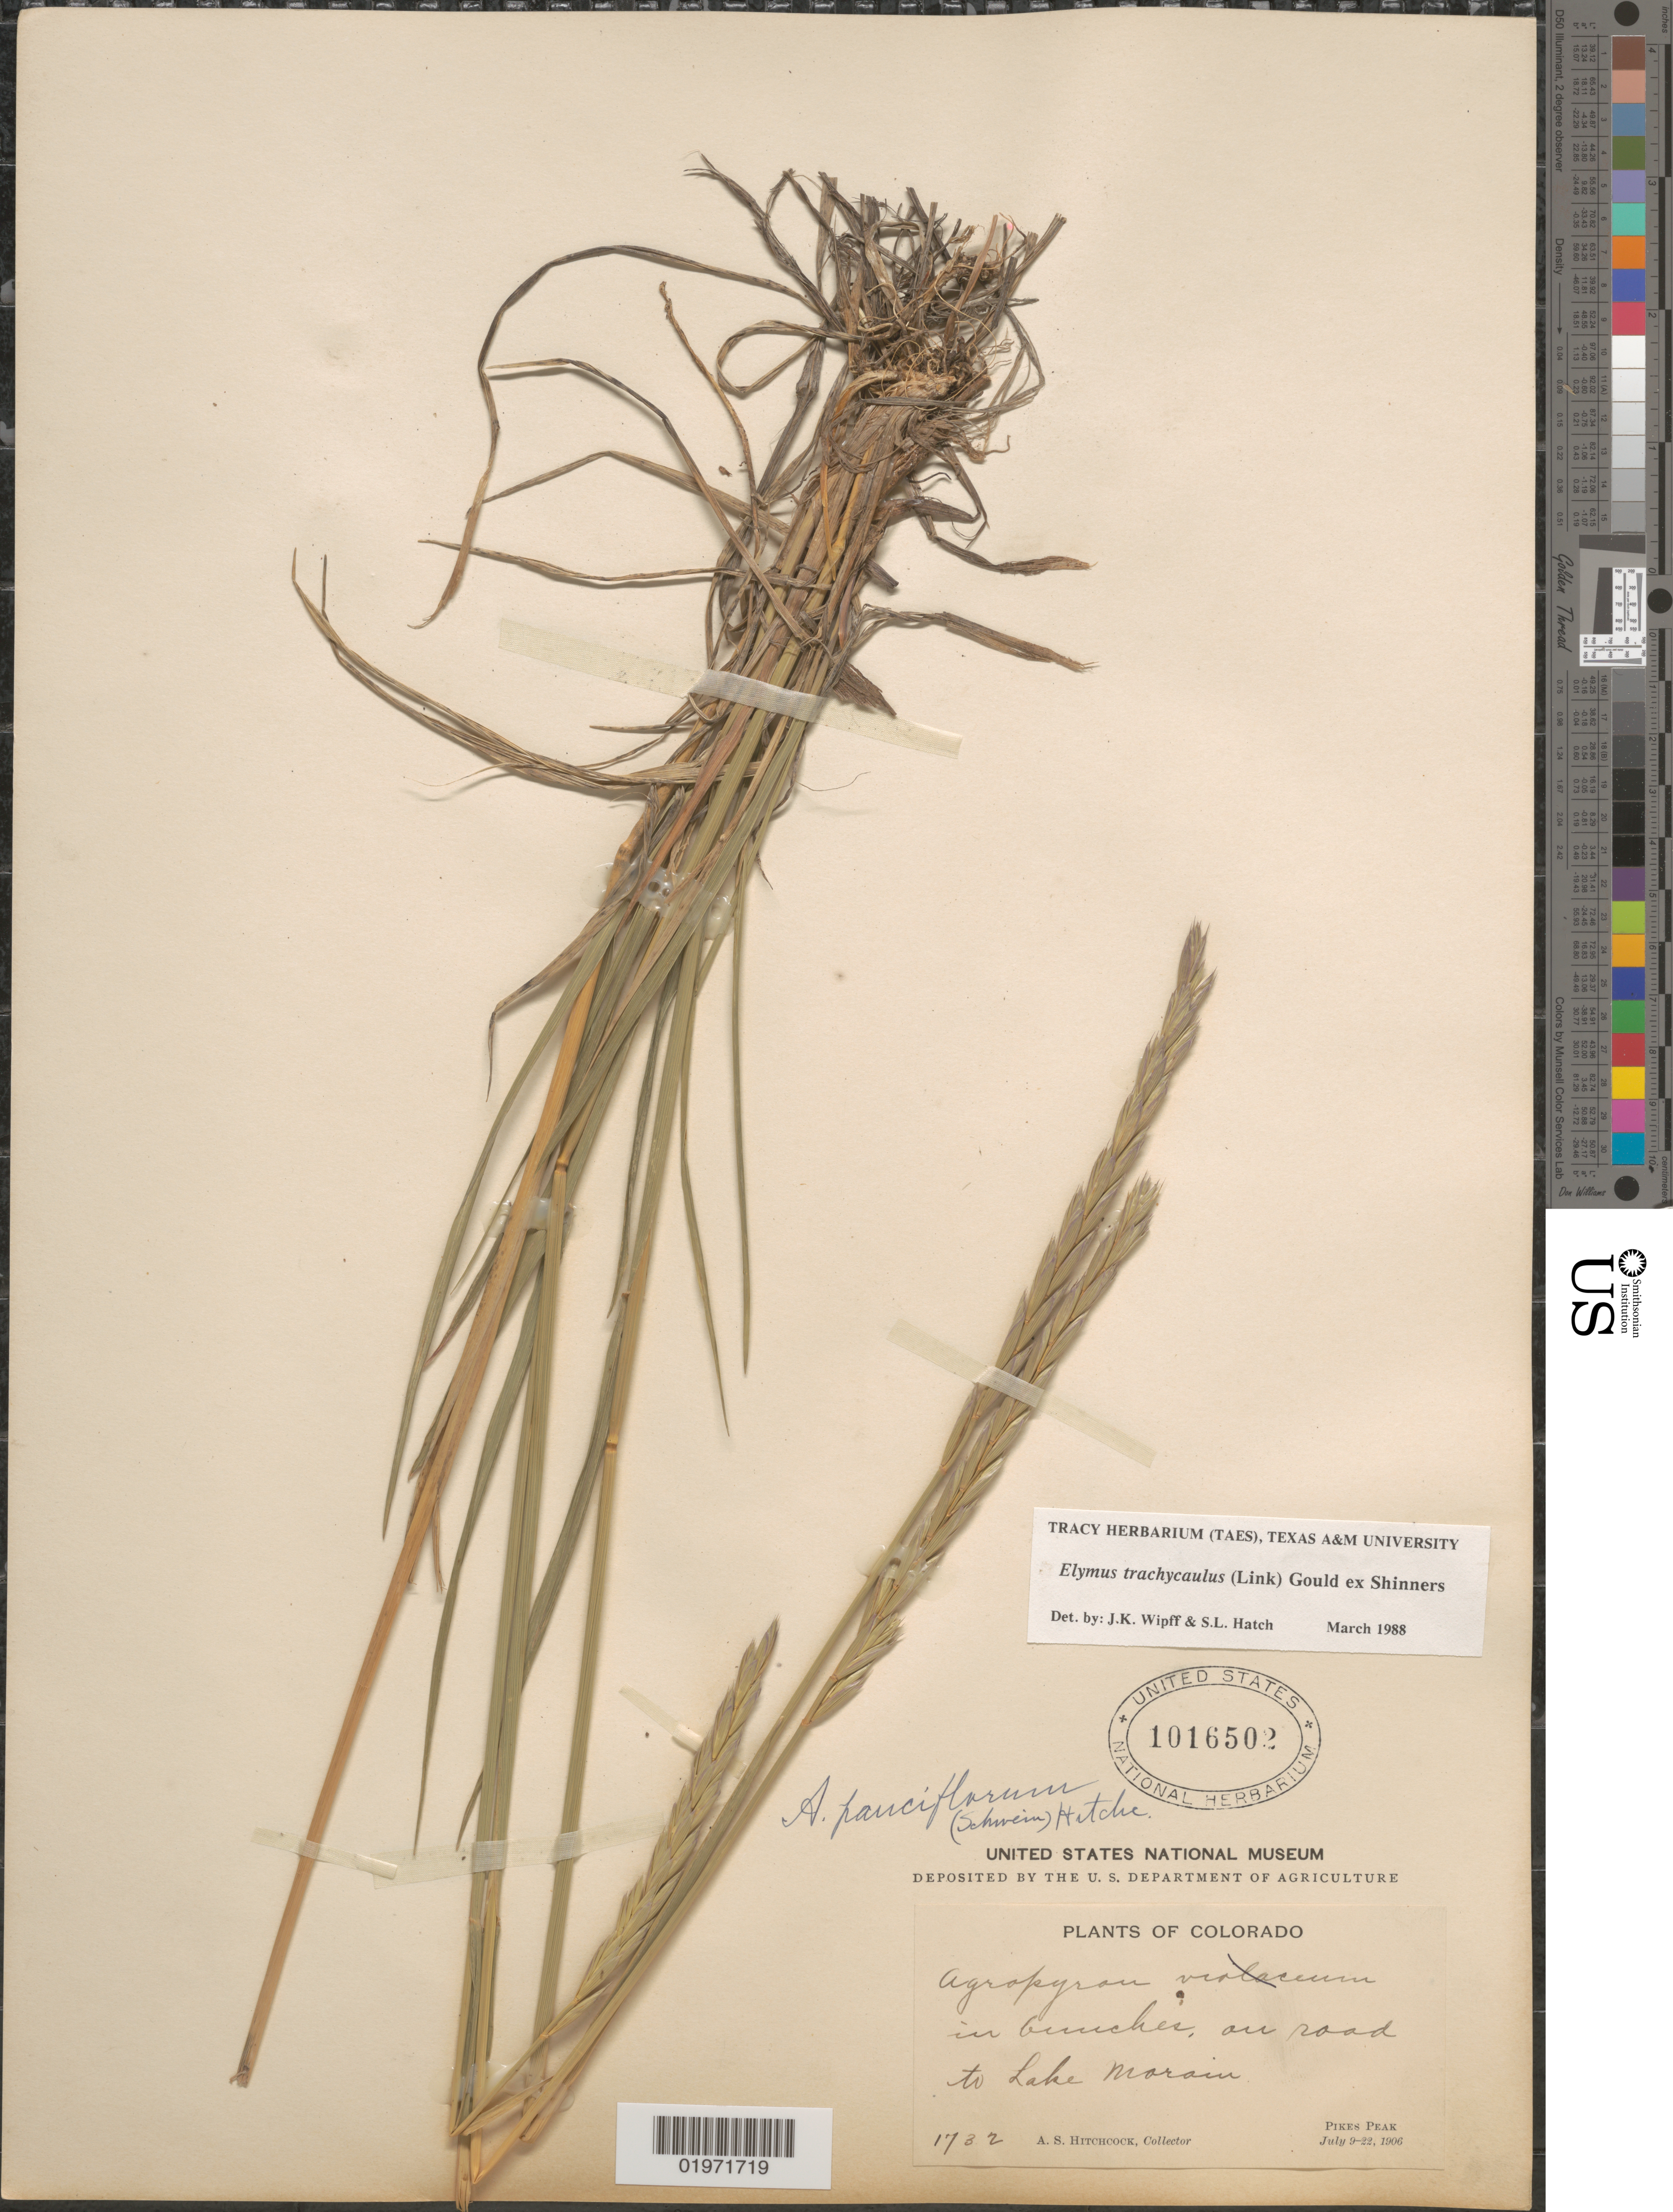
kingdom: Plantae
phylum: Tracheophyta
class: Liliopsida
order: Poales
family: Poaceae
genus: Elymus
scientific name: Elymus trachycaulus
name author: (Link) Gould ex Shinners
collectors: A. S. Hitchcock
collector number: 1732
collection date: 1906-07-09/1906-07-22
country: United States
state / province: Colorado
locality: On road to Lake Morain. Pikes Peak.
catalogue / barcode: US 1016502